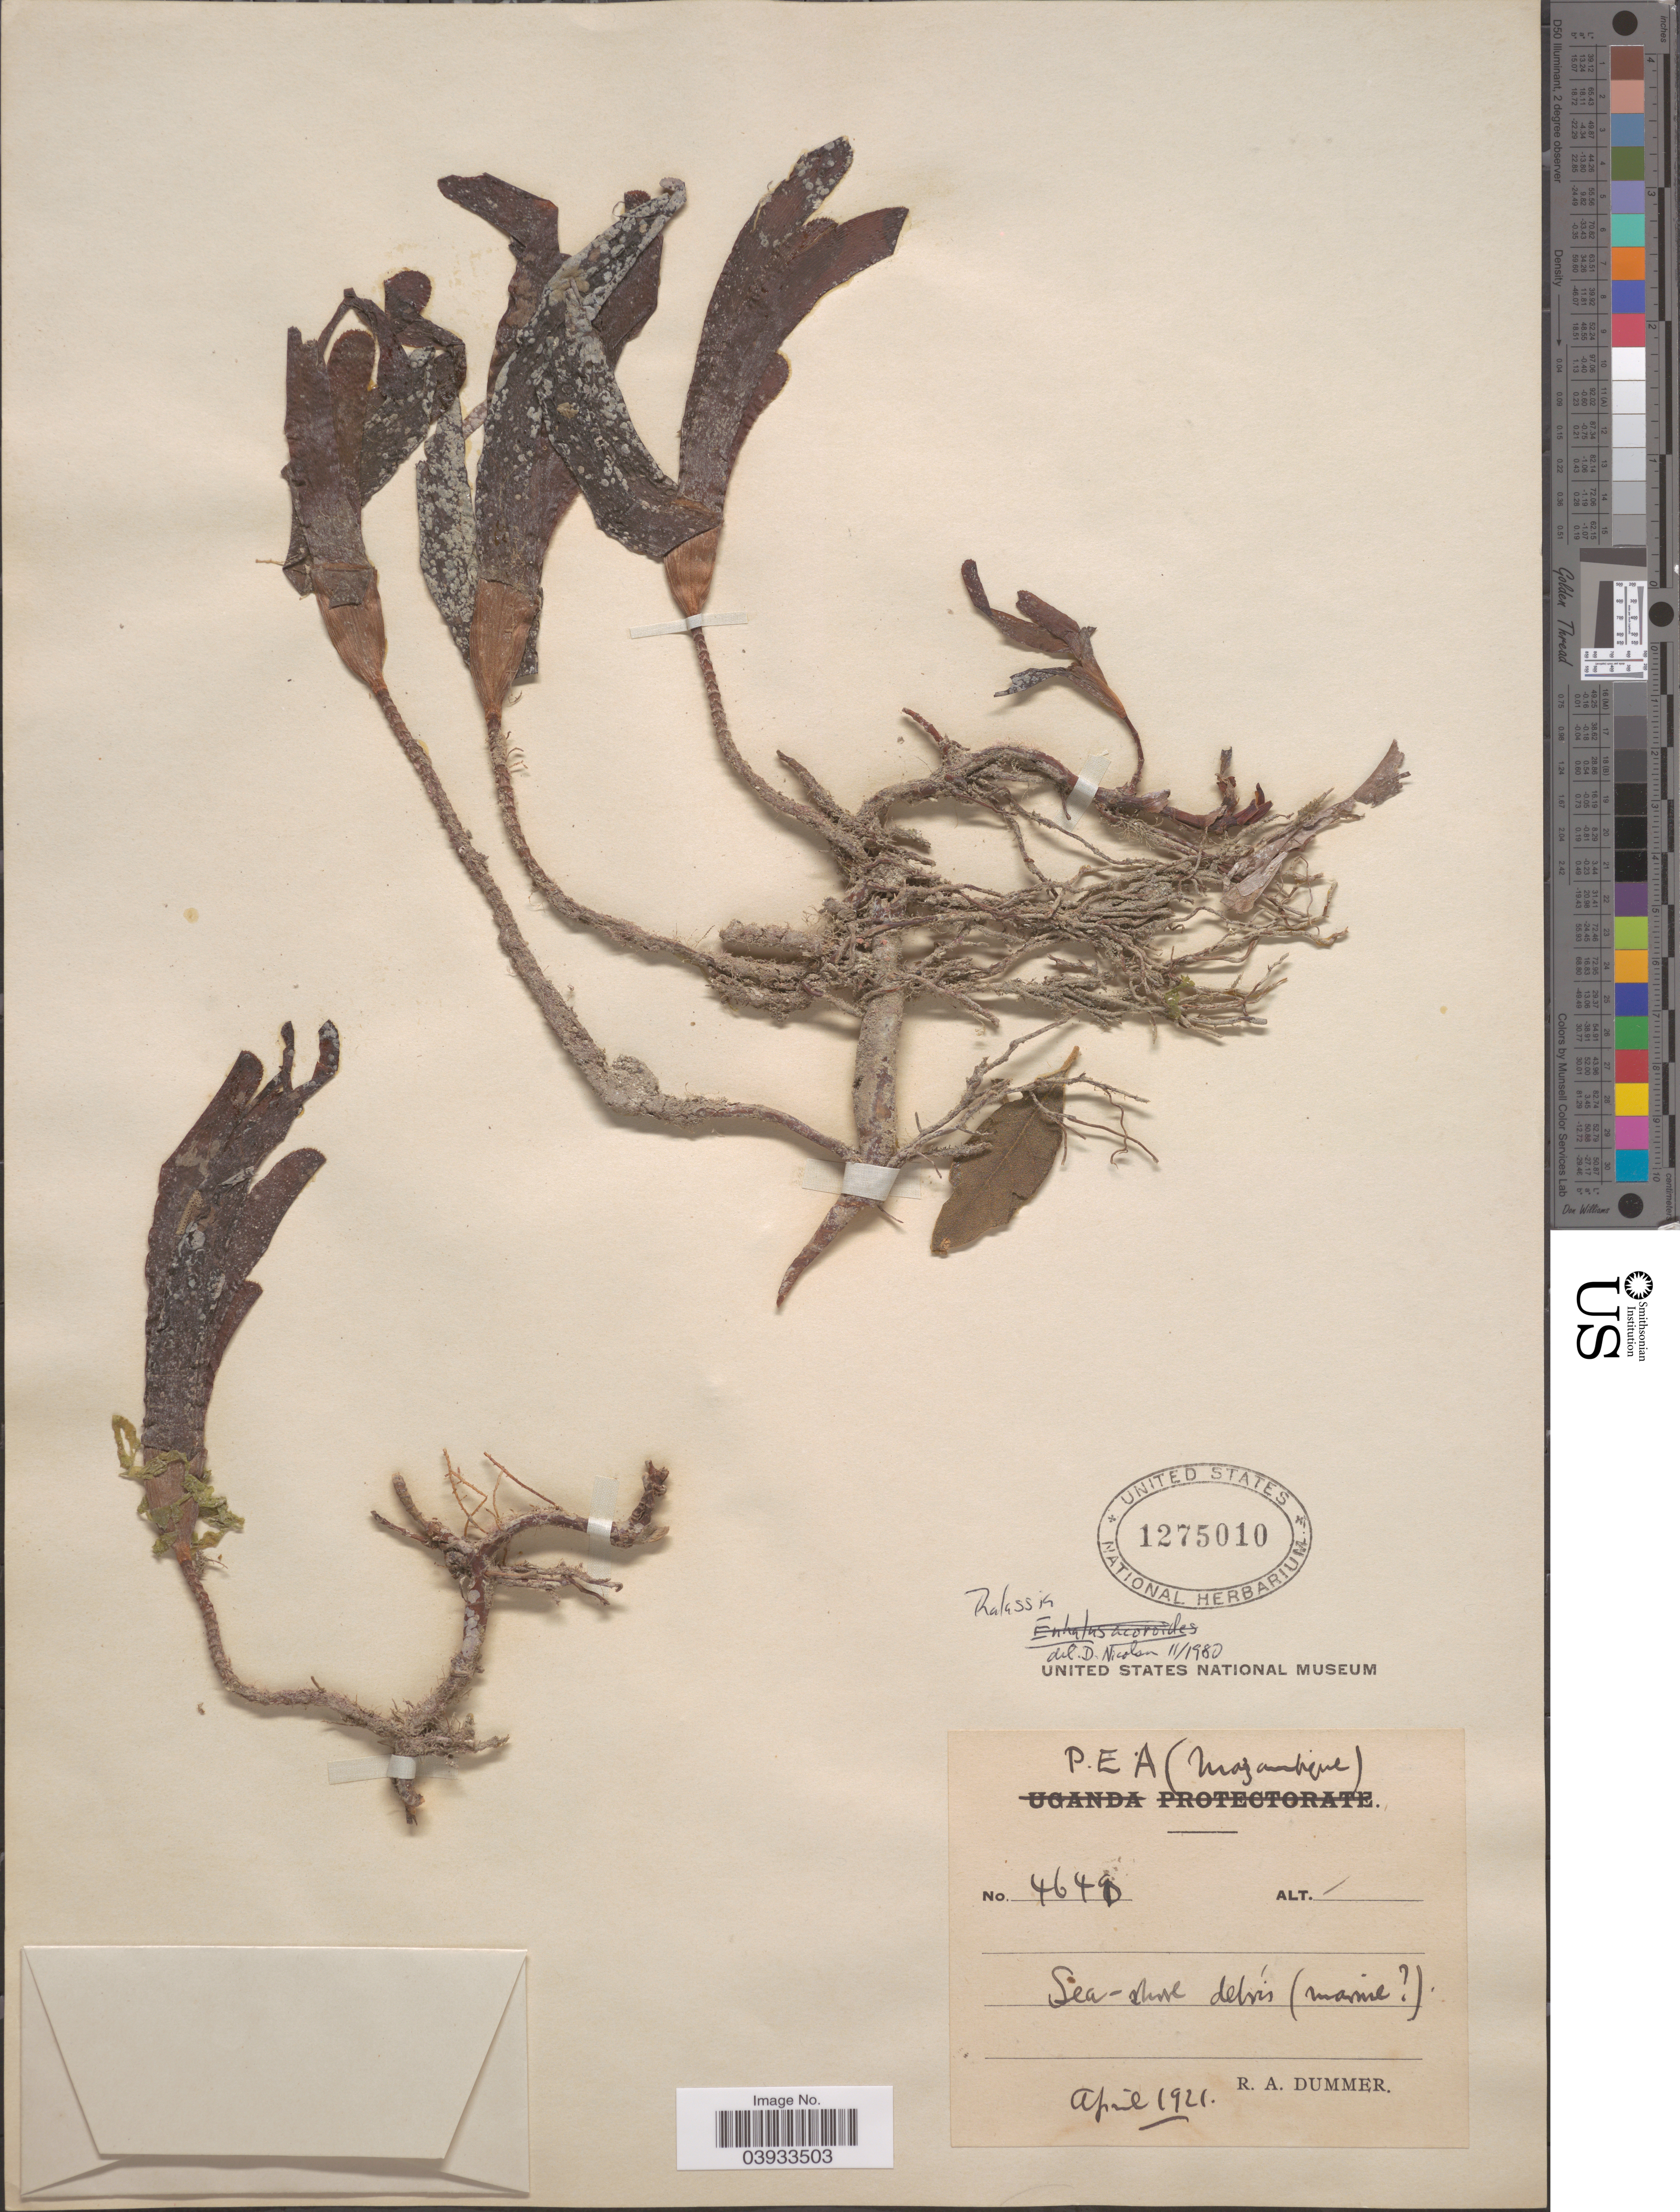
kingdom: Plantae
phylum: Tracheophyta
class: Liliopsida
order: Alismatales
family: Cymodoceaceae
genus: Thalassodendron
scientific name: Thalassodendron sp.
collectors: R. Dümmer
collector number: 4648*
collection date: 1921-04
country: Mozambique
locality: P.E.A. Sea-shore debris (marine [unsure placement]).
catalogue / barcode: US 1275010